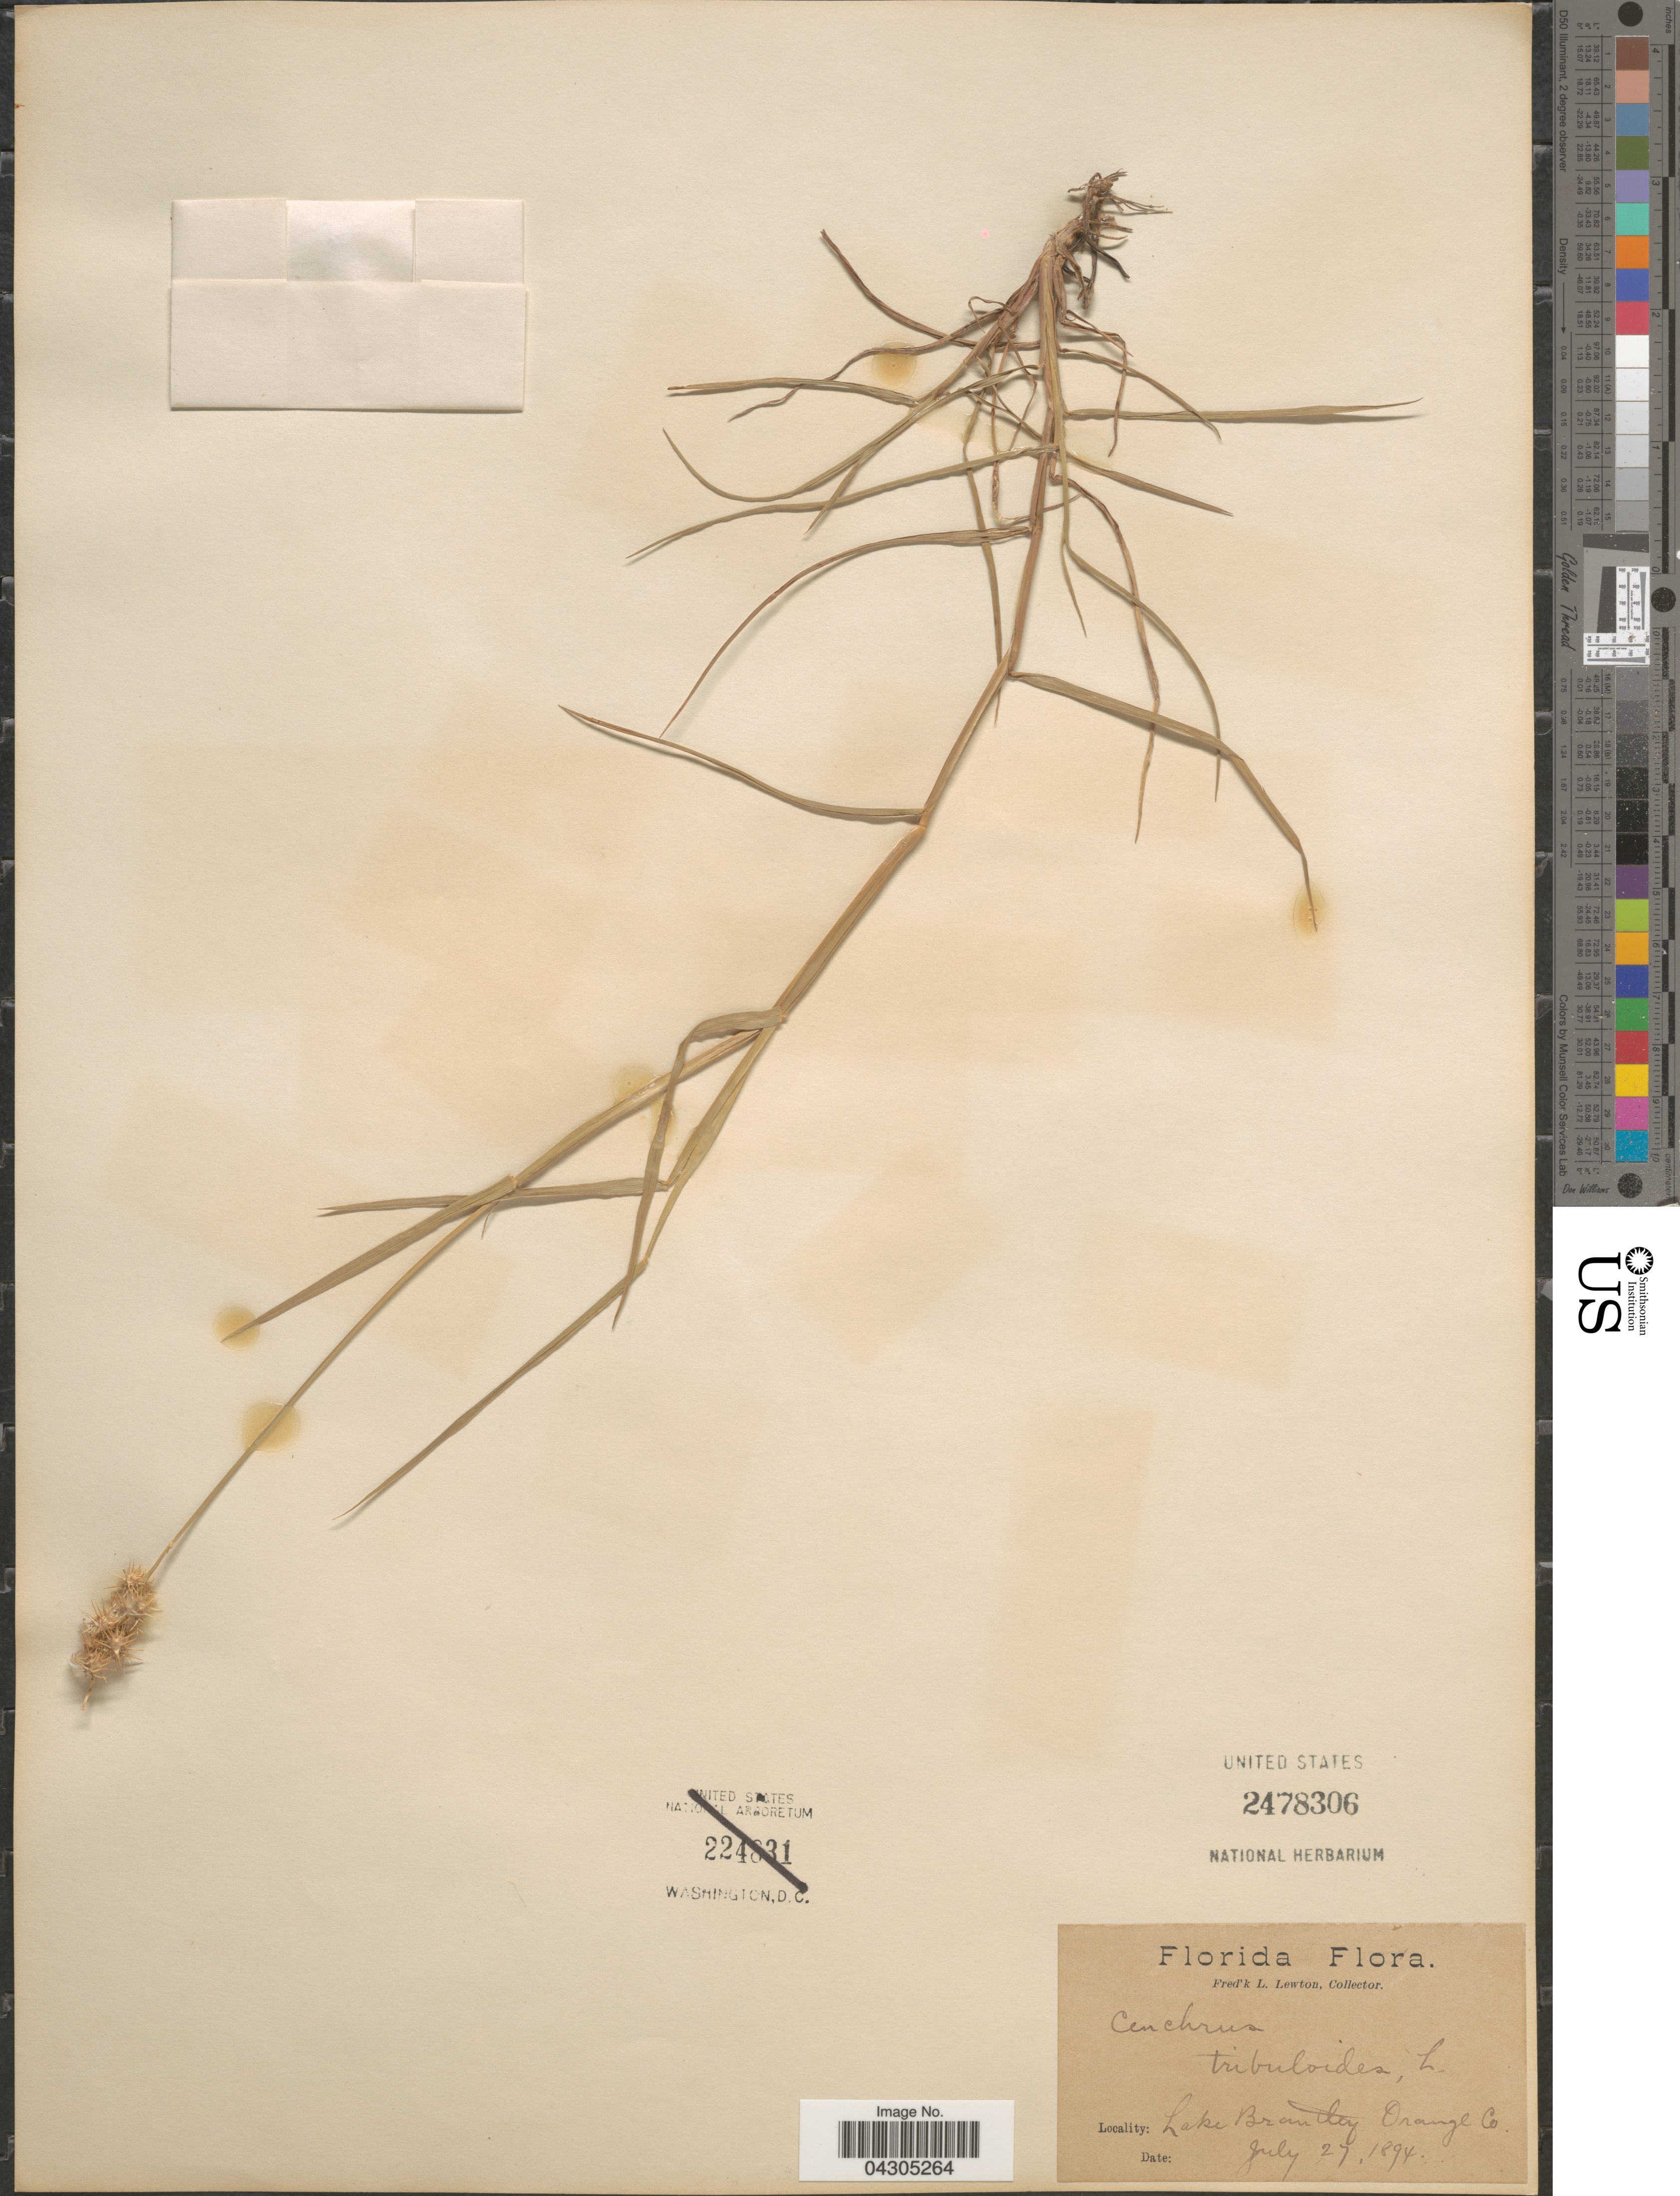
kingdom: Plantae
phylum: Tracheophyta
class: Liliopsida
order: Poales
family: Poaceae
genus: Cenchrus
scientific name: Cenchrus tribuloides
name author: L.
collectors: F. L. Lewton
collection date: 1894-07-27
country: United States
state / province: Florida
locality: Lake Brantley. Orange Co.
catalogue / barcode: US 2478306